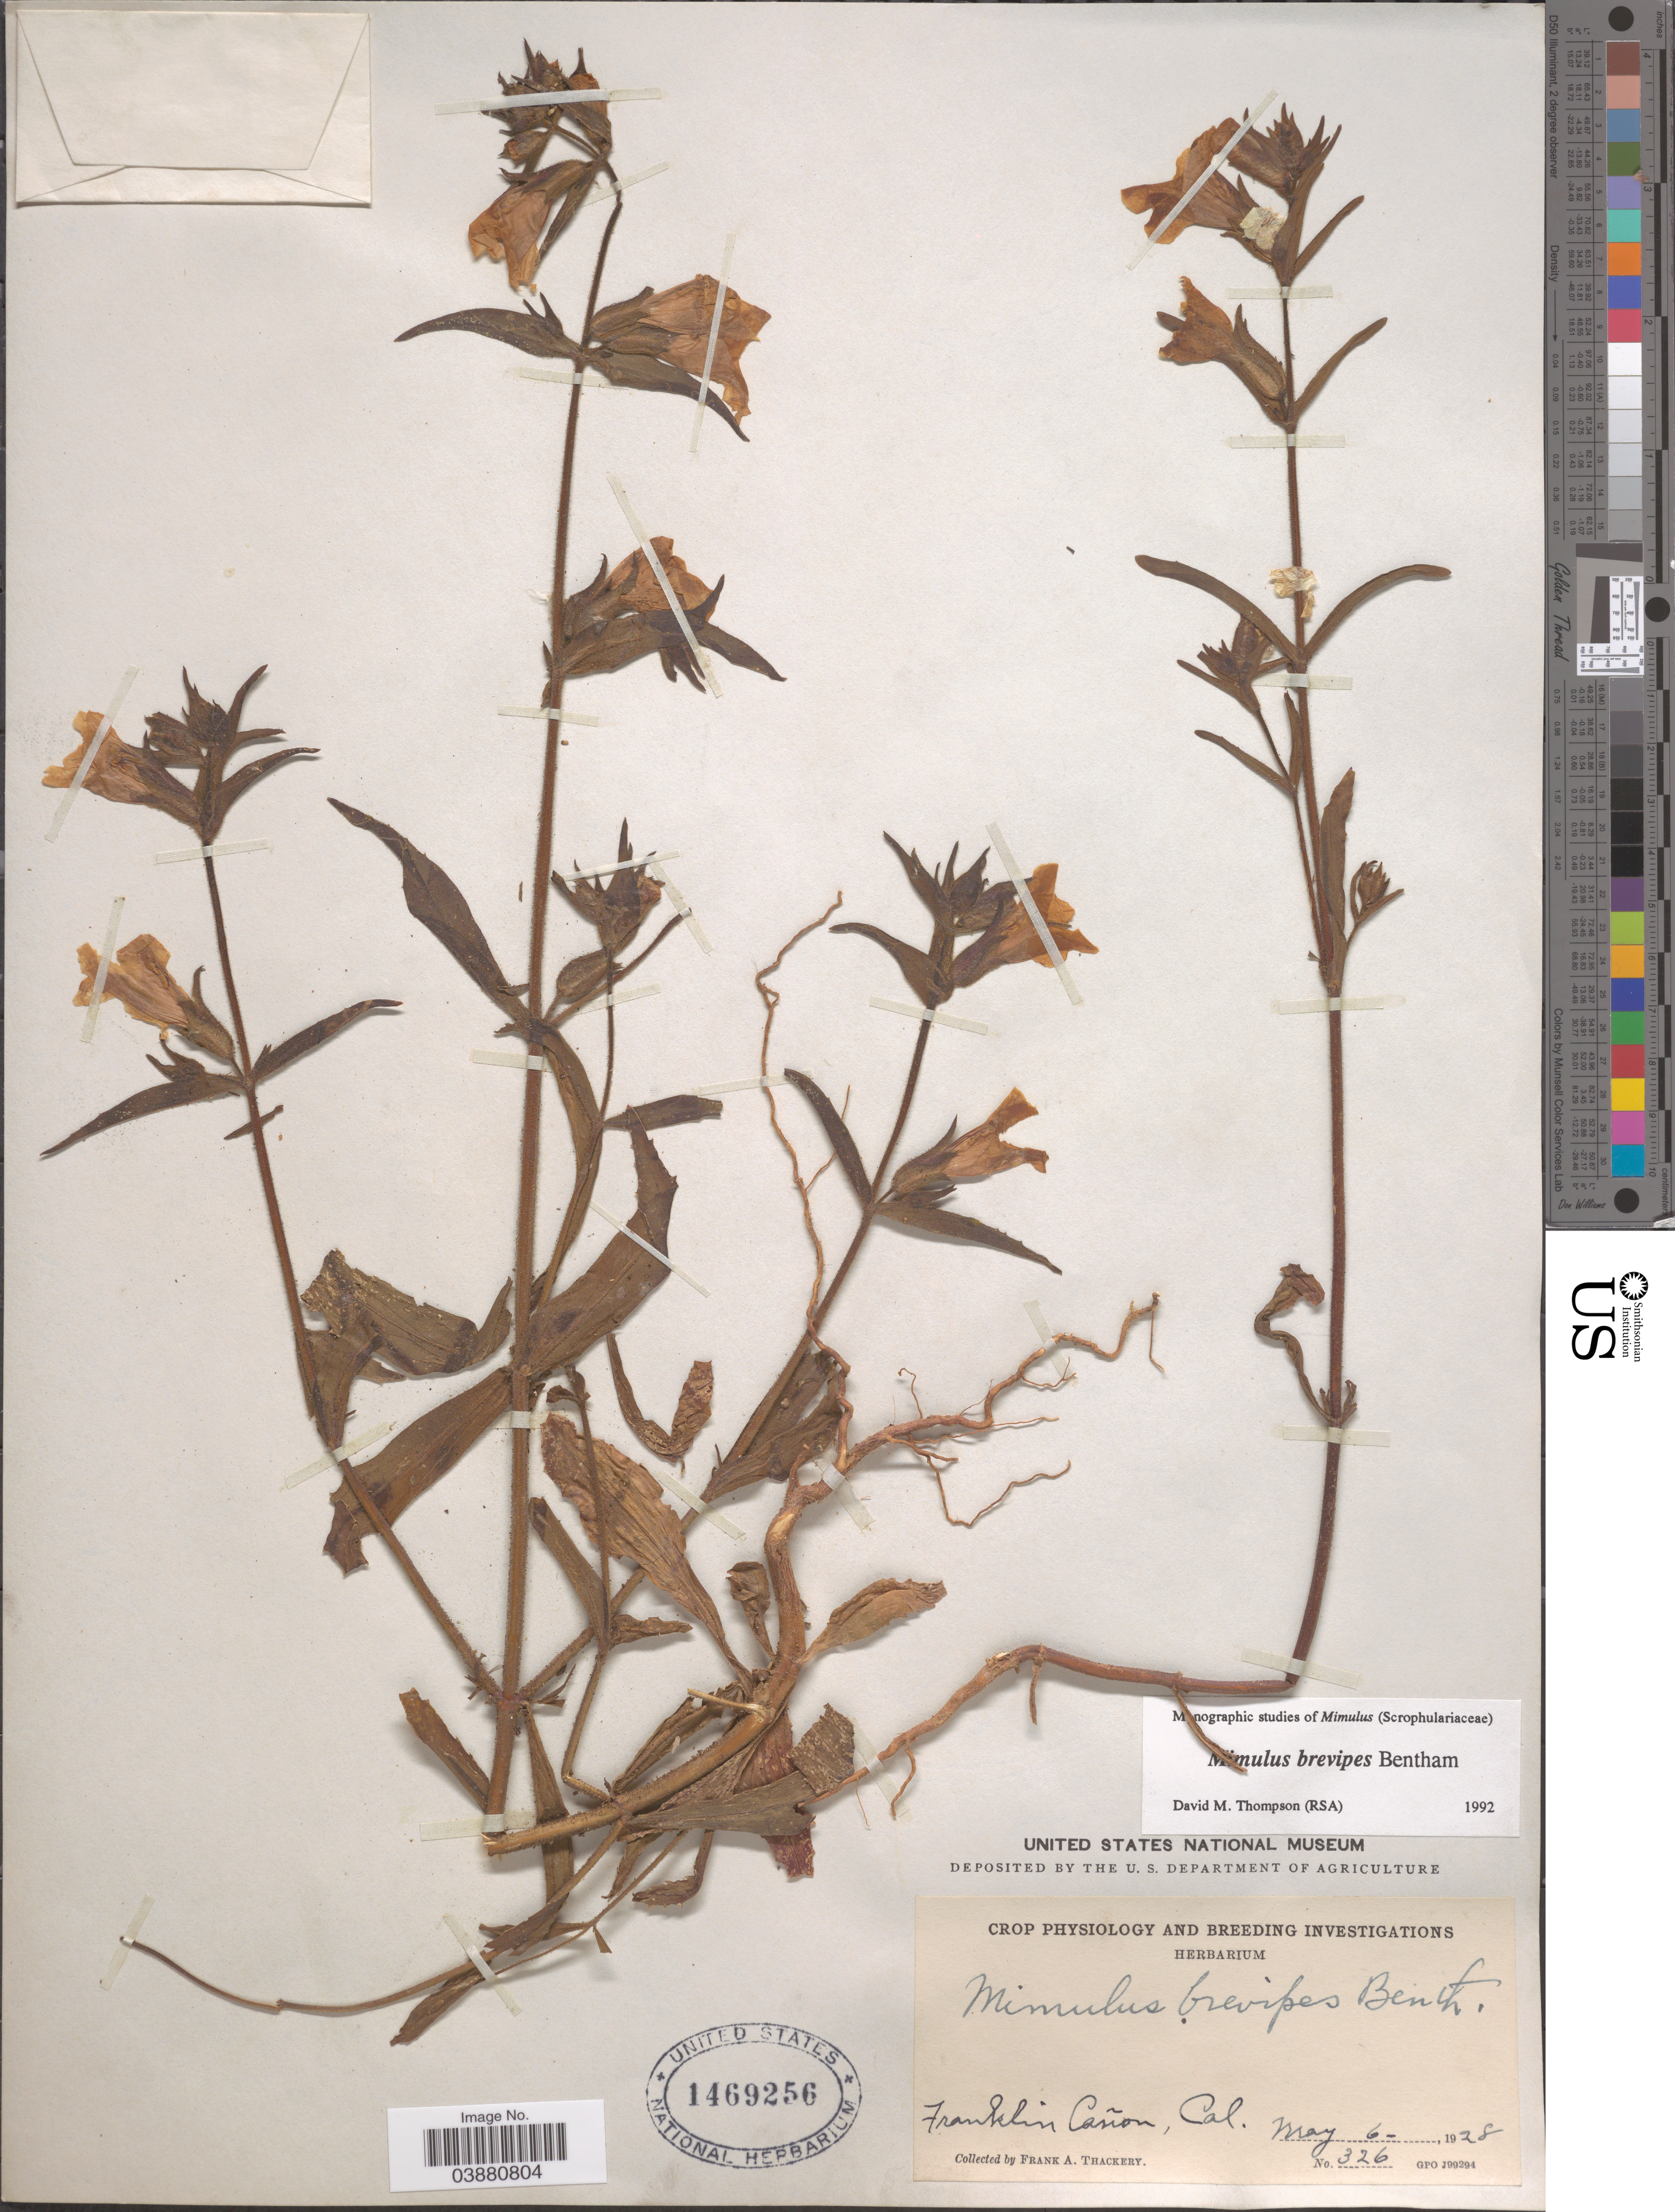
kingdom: Plantae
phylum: Tracheophyta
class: Magnoliopsida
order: Lamiales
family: Phrymaceae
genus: Mimulus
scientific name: Mimulus brevipes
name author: Benth.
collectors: F. Thackery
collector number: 326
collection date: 1928-05-06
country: United States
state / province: California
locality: Franklin Cañon.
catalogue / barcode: US 1469256